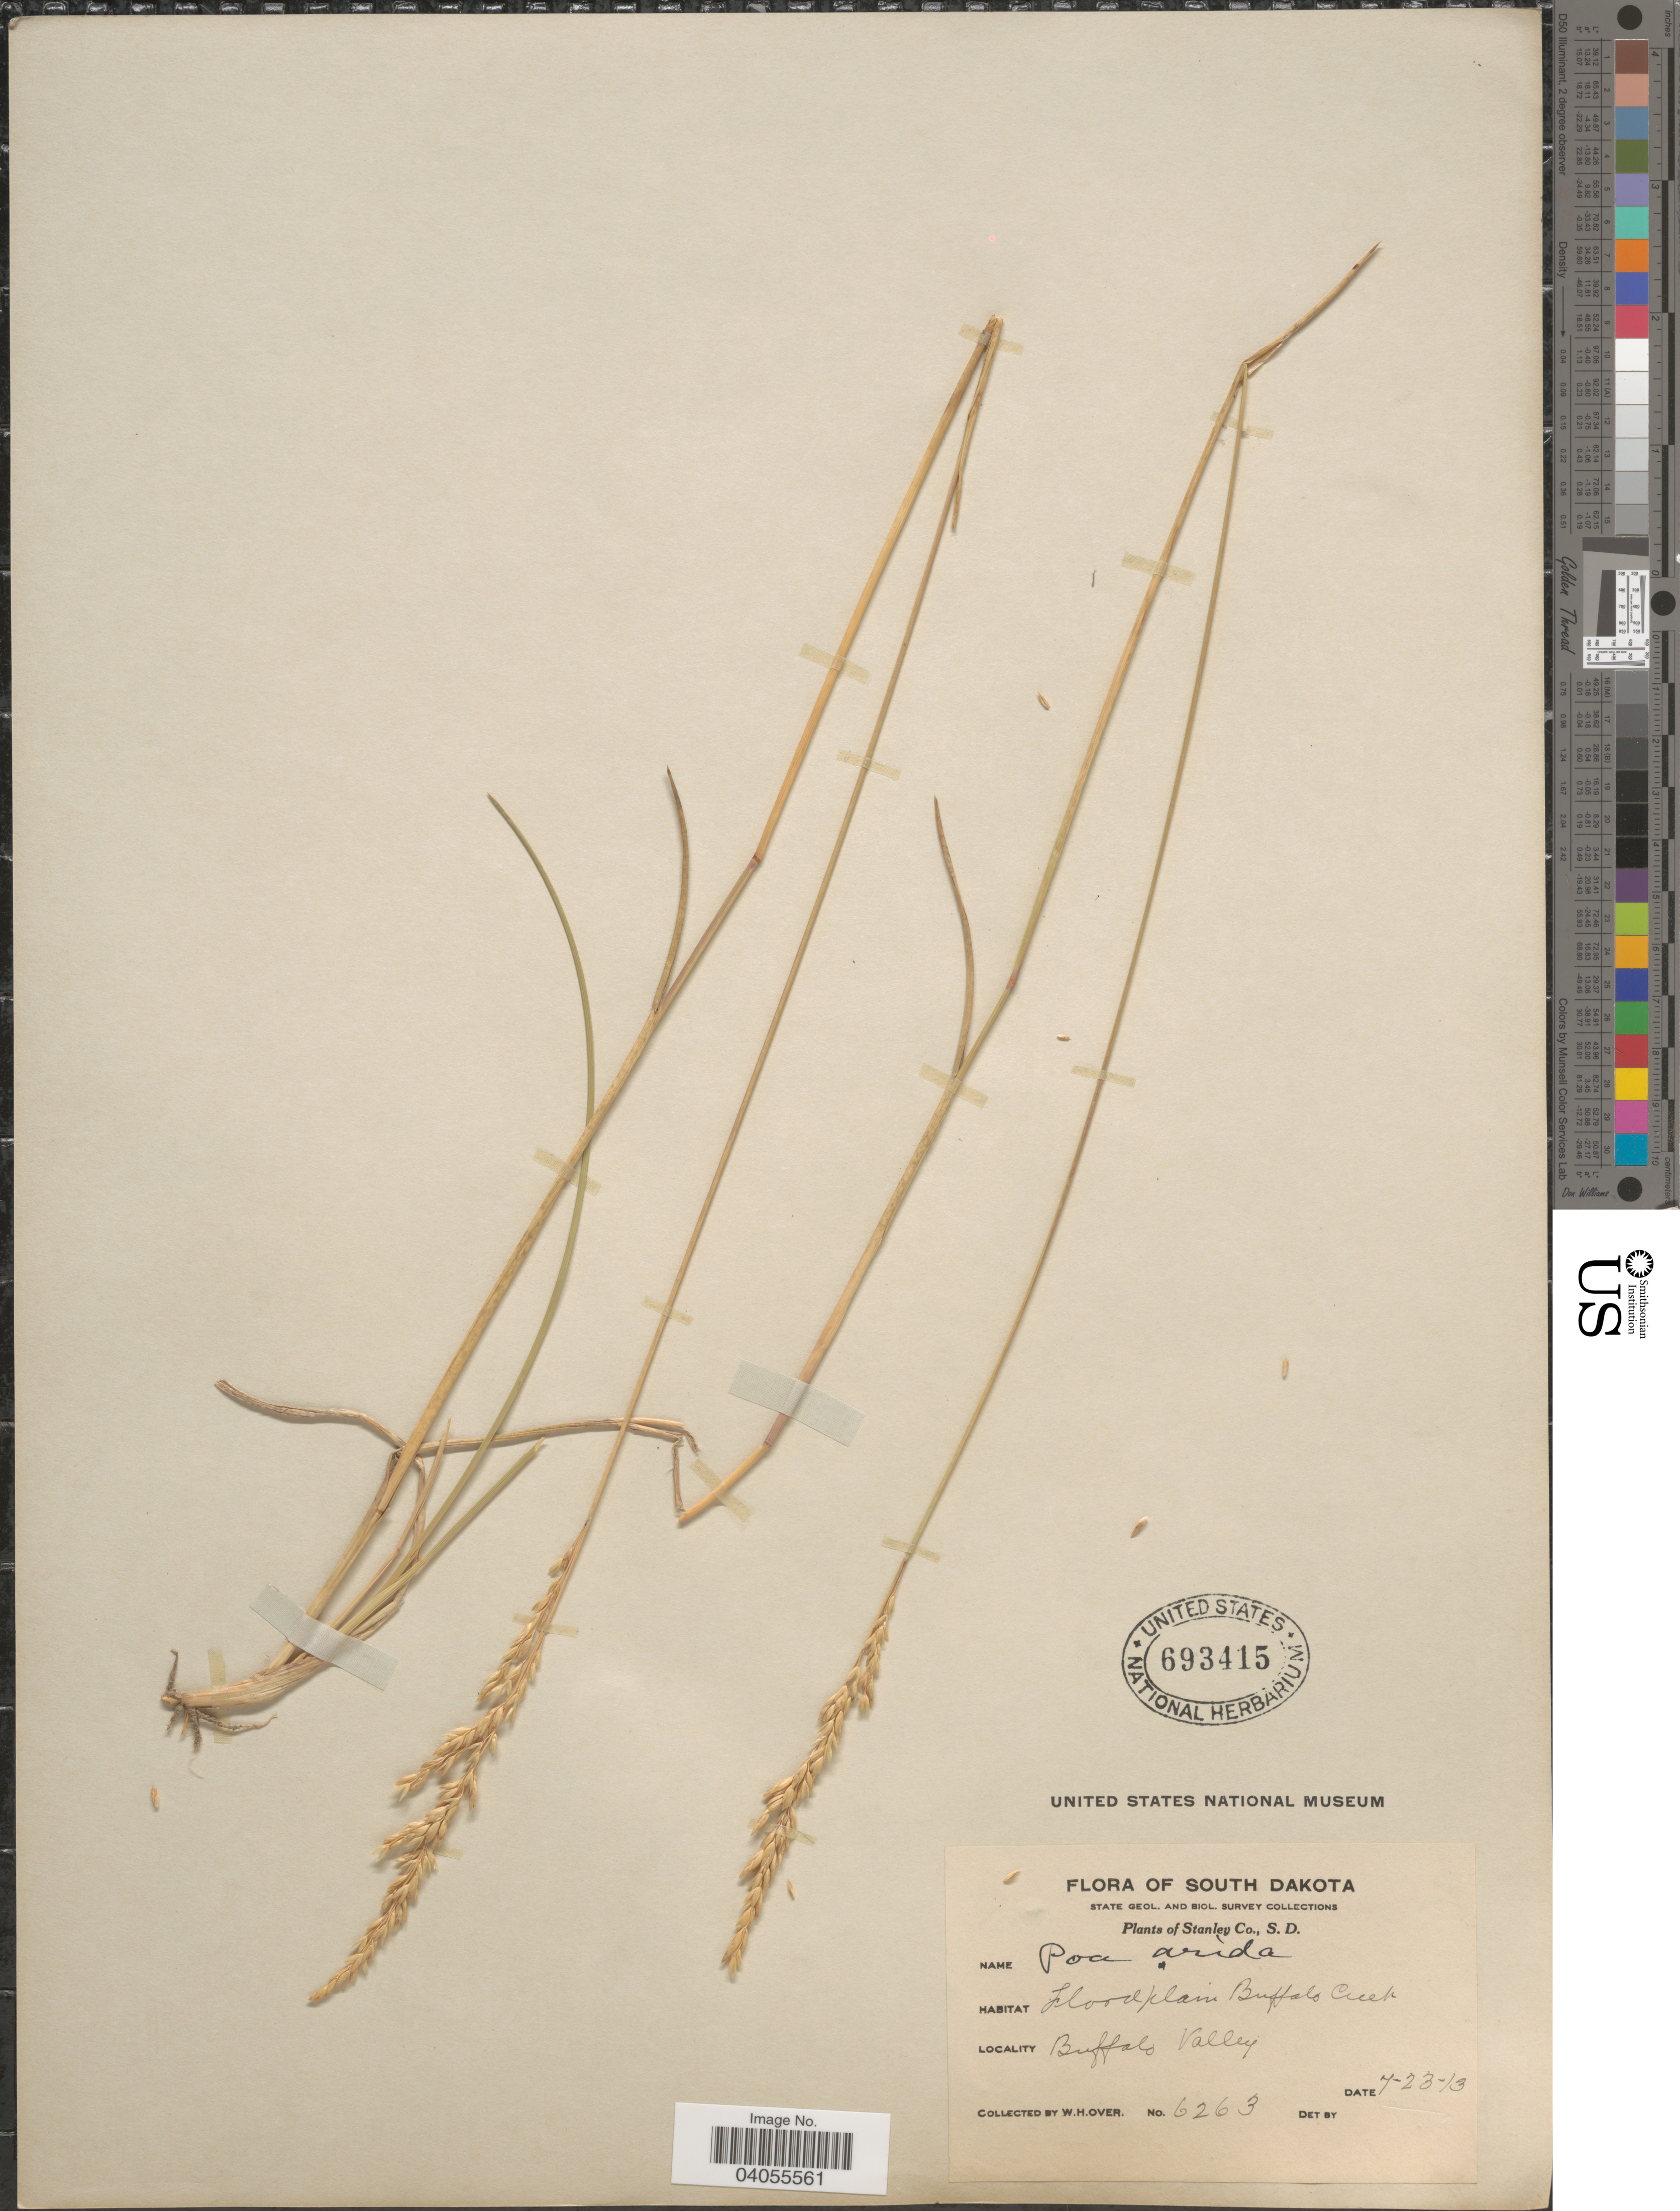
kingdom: Plantae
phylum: Tracheophyta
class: Liliopsida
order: Poales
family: Poaceae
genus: Poa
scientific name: Poa arida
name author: Vasey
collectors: W. Over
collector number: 6263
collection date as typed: Transcribed d/m/y: 23/7/13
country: United States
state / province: South Dakota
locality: Stanley Co. Floodplain Buffalo Creek. Buffalo Valley.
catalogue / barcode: US 693415